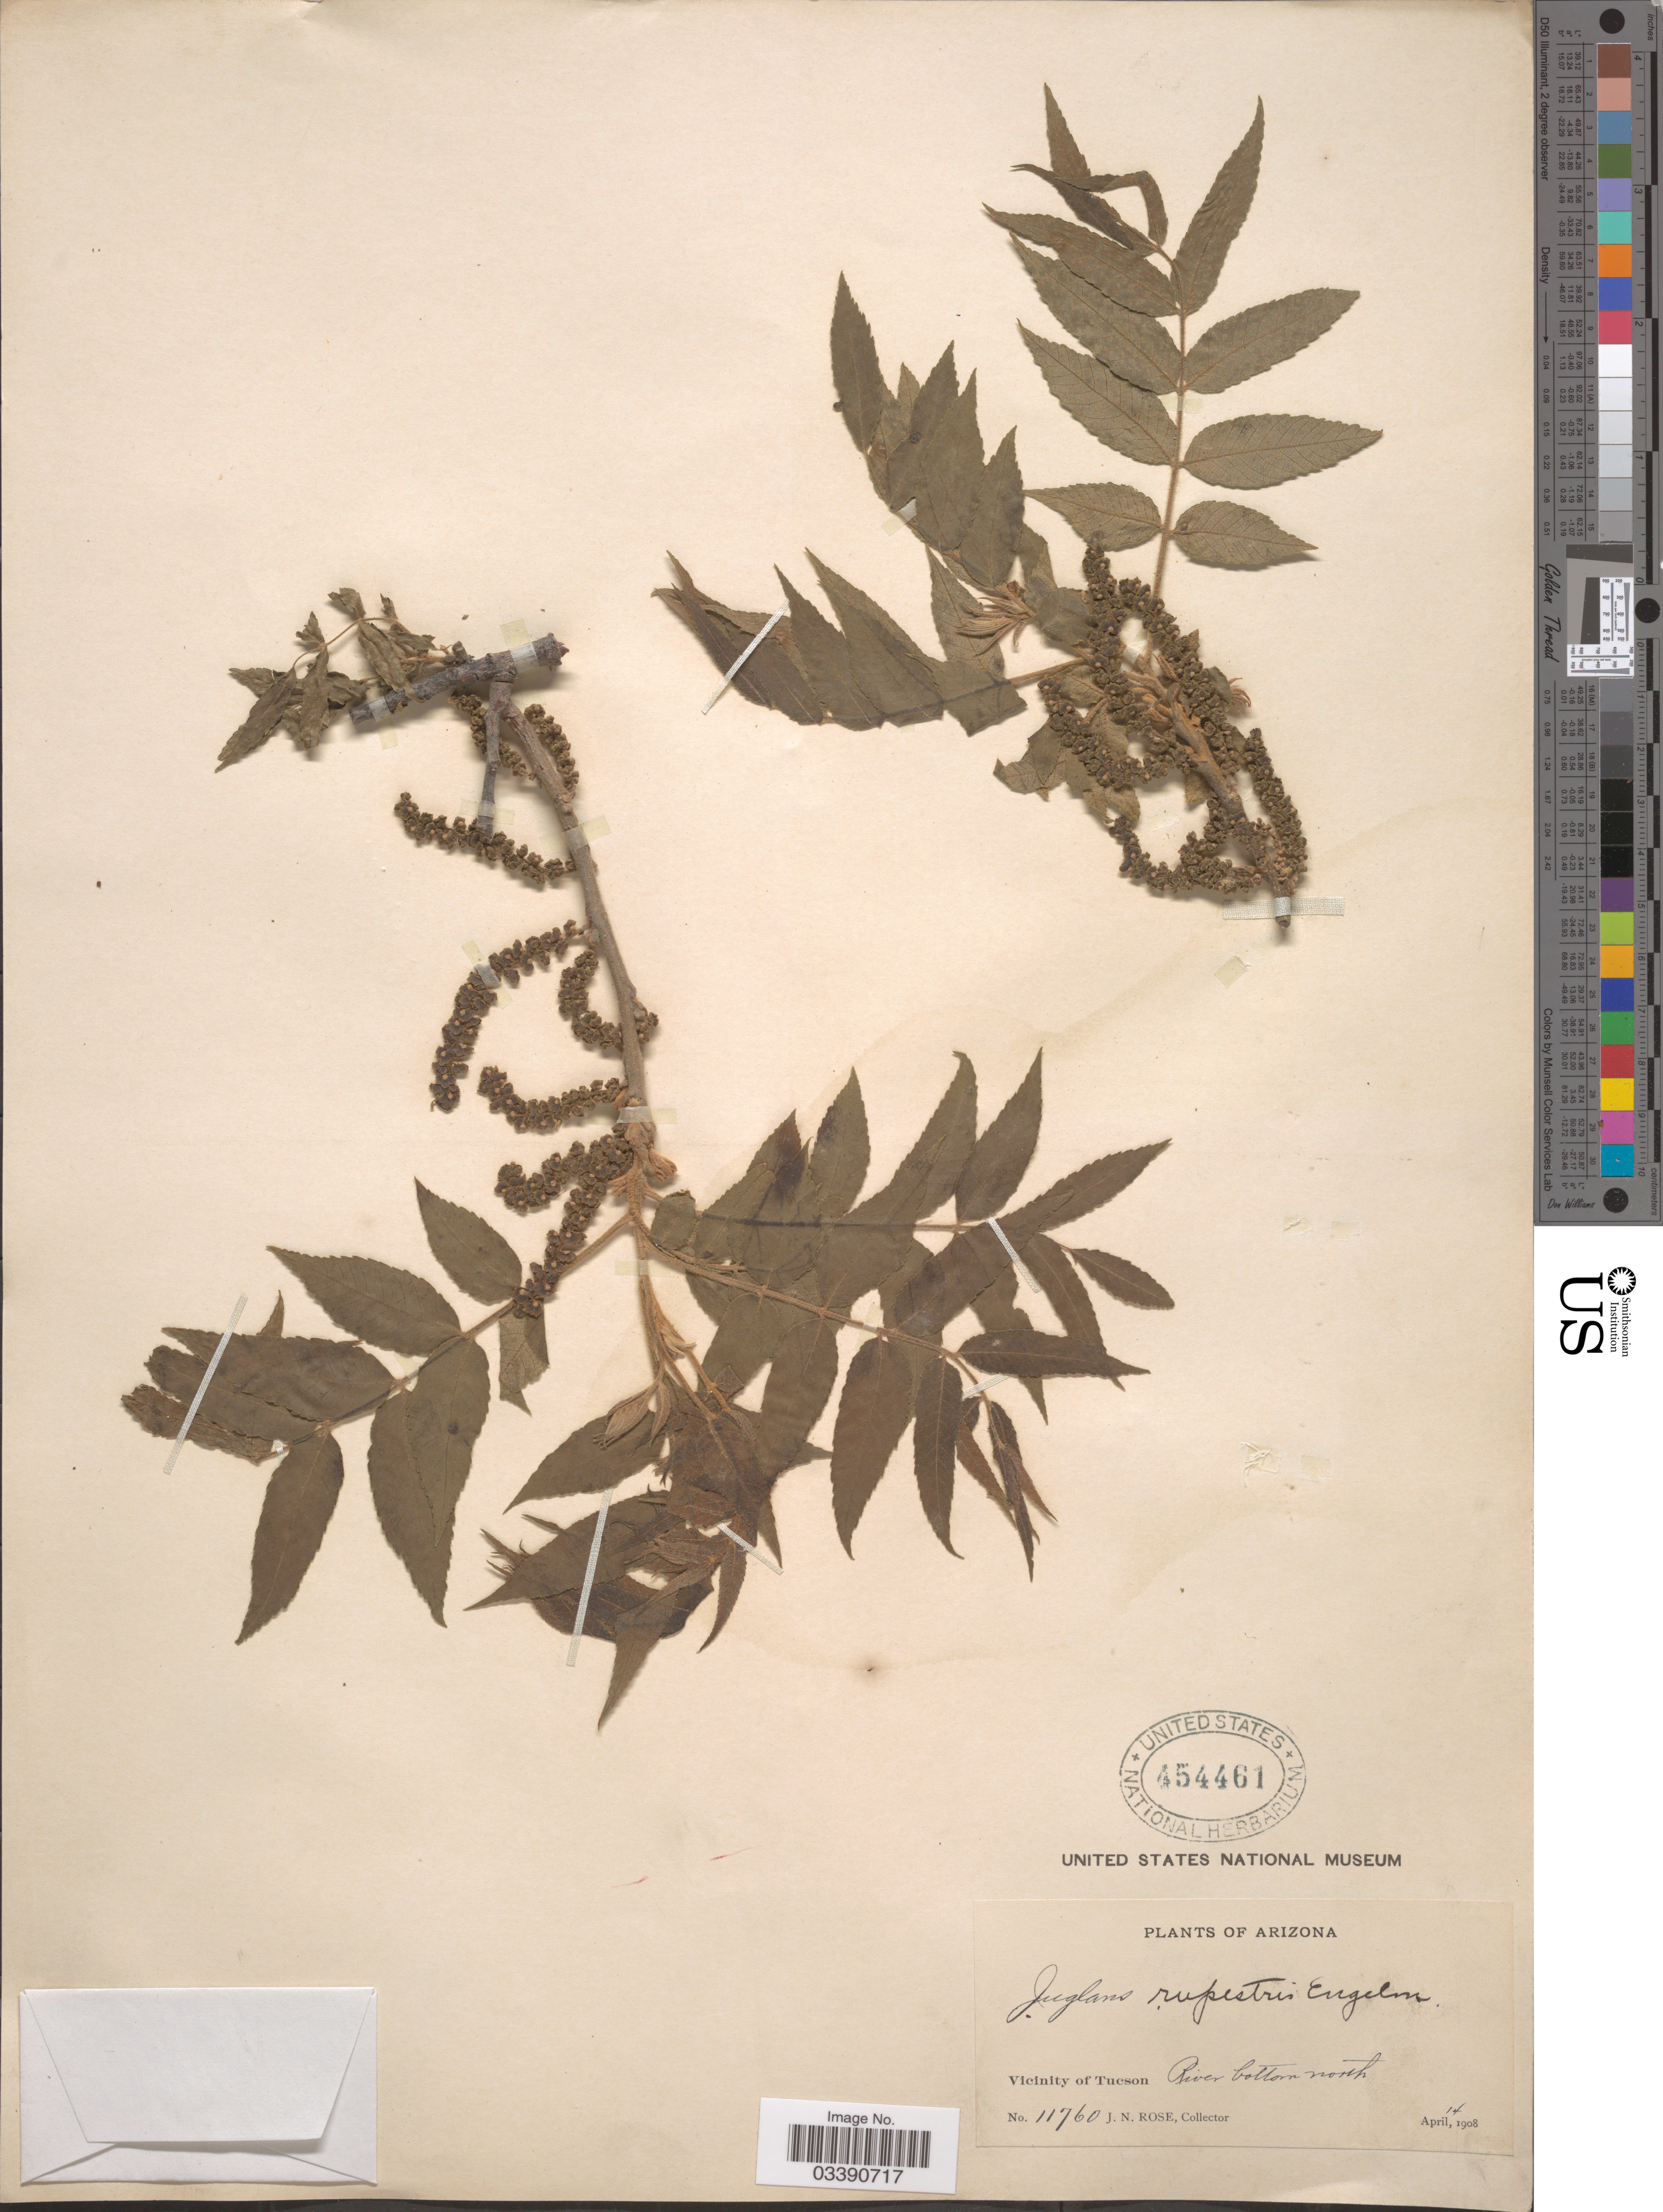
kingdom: Plantae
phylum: Tracheophyta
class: Magnoliopsida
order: Fagales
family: Juglandaceae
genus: Juglans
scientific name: Juglans microcarpa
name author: Berland. in Berland. & Chovell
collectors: J. N. Rose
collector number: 11760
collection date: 1908-04-14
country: United States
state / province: Arizona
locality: Vicinity of Tucson. River bottom north.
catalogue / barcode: US 454461